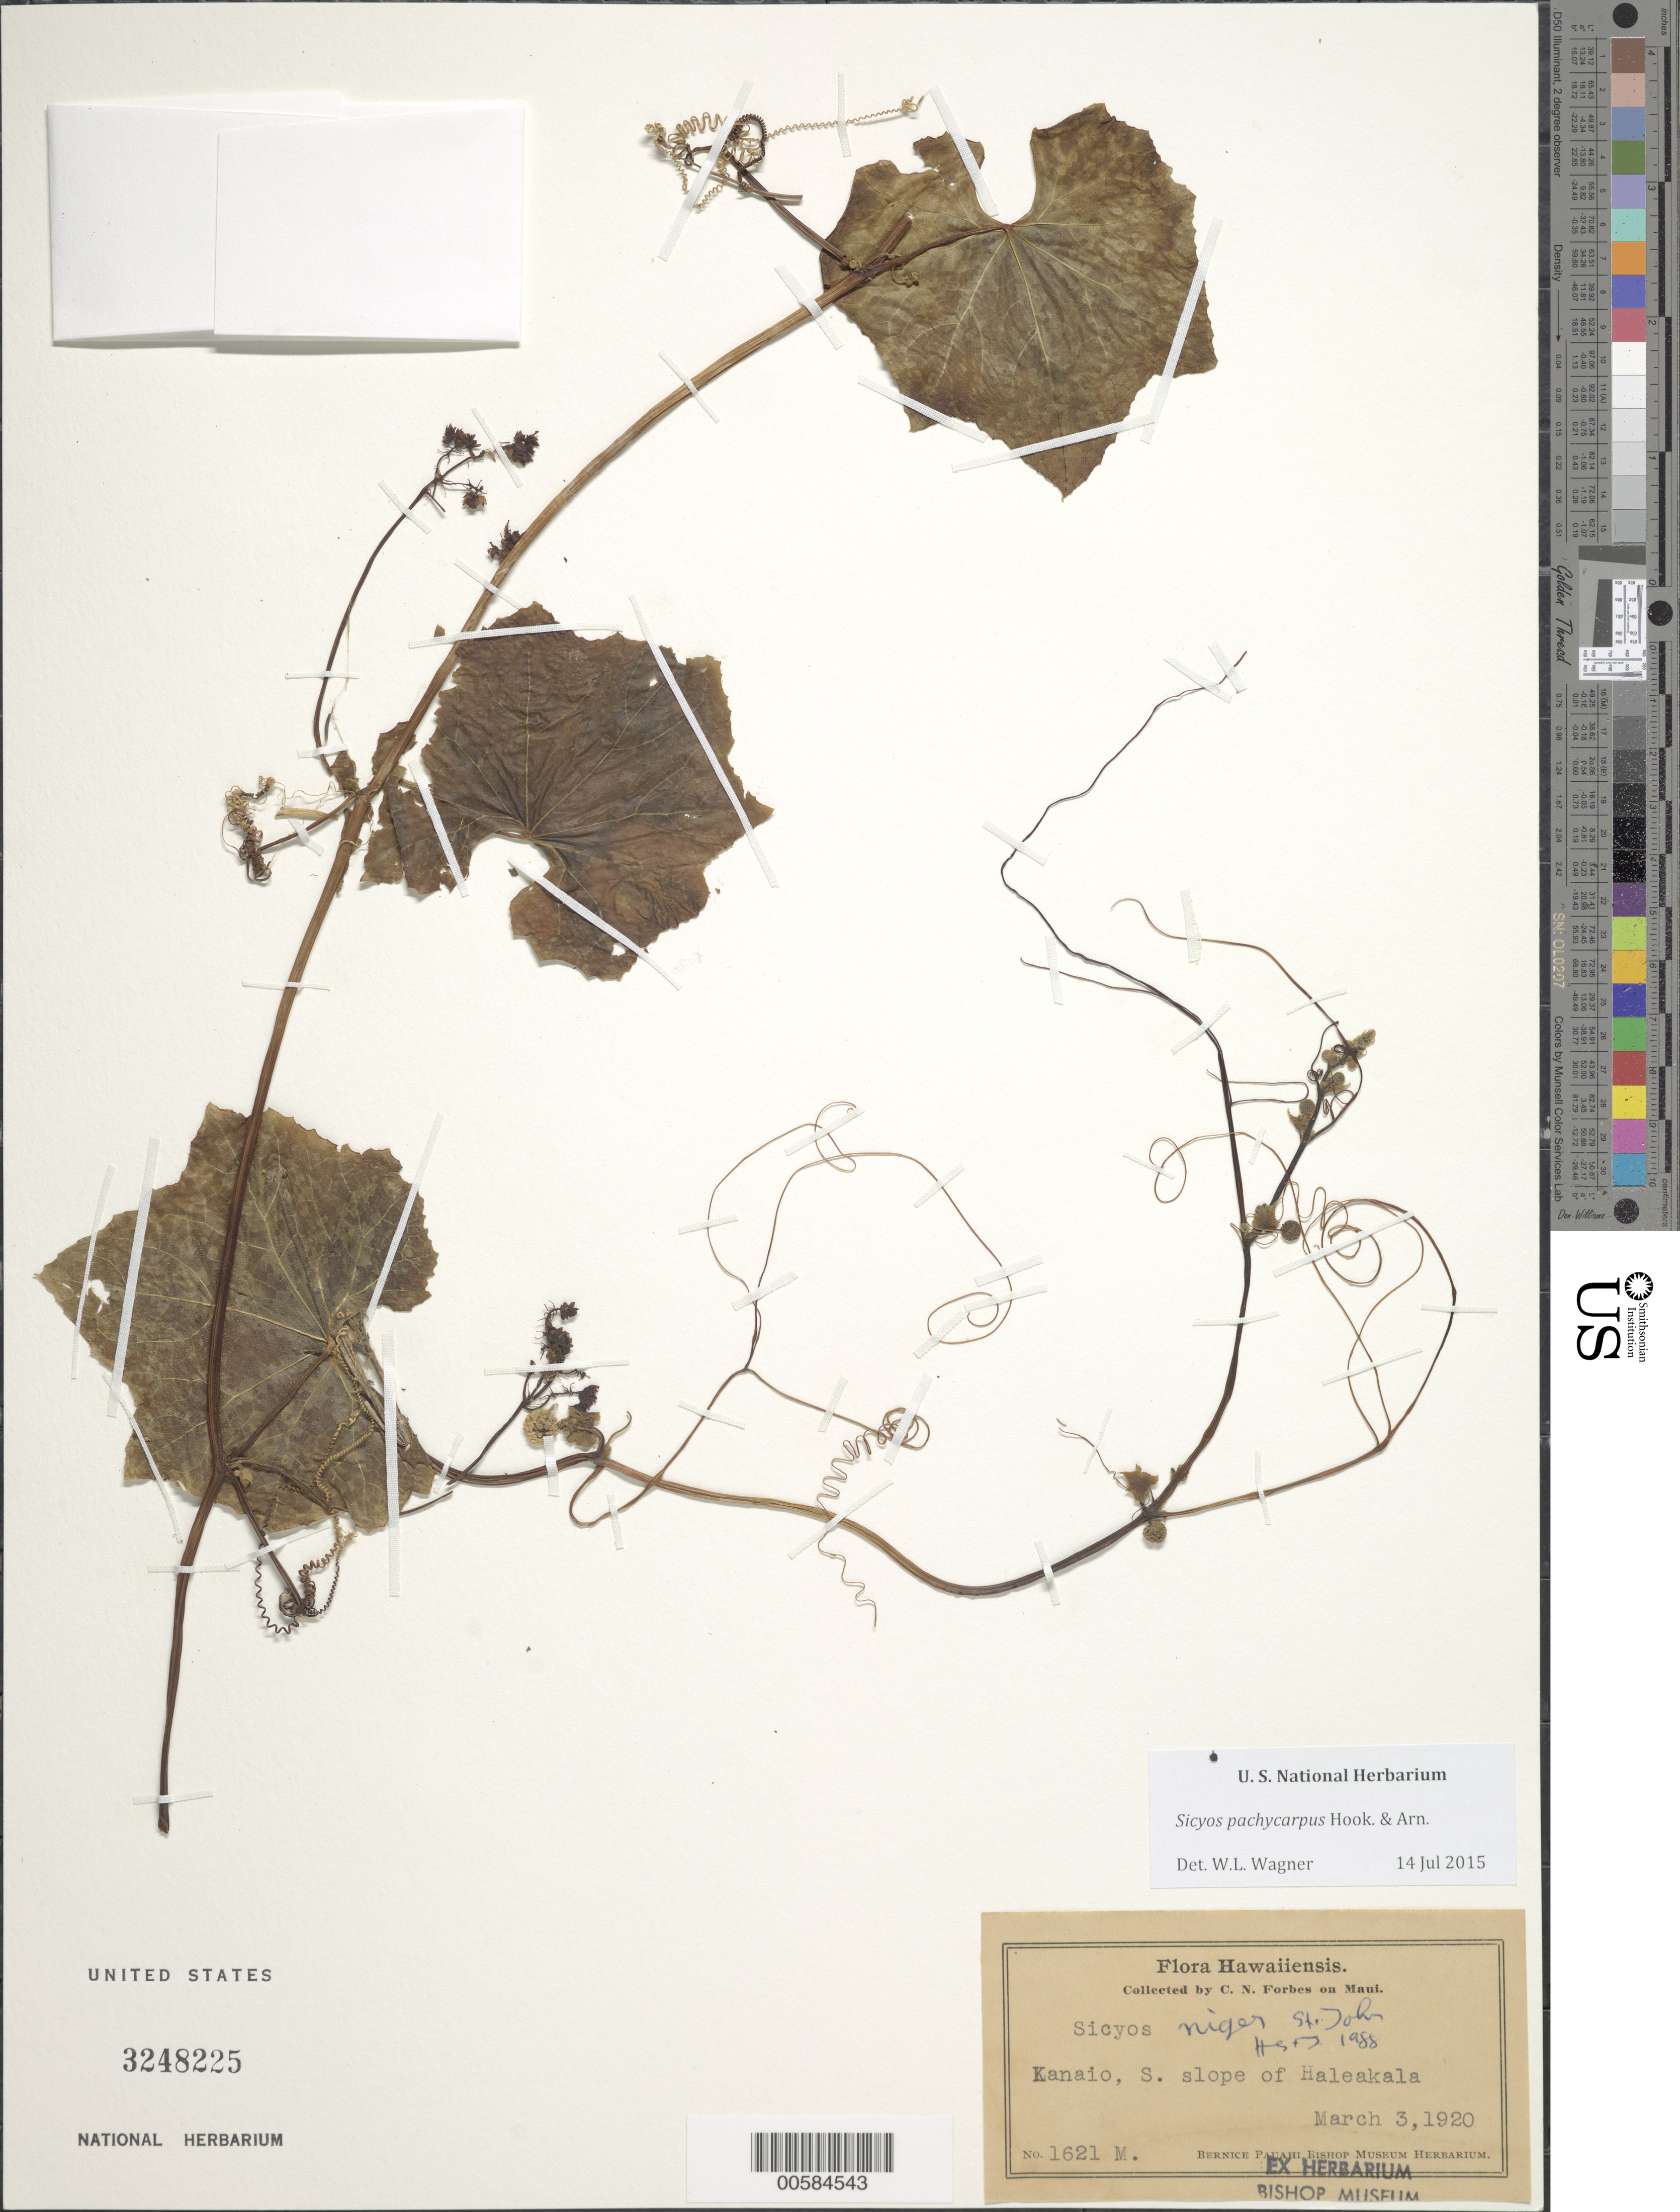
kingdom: Plantae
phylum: Tracheophyta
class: Magnoliopsida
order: Cucurbitales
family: Cucurbitaceae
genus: Sicyos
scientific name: Sicyos pachycarpus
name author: Hook. & Arn.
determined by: Wagner, W. L., (BOT), Smithsonian Institution - National Museum of Natural History (UNITED STATES)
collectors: C. N. Forbes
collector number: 1621.M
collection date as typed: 3 Mar 1920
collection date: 1920-03-03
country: United States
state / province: Hawaii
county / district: Maui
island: Maui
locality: Kanaio, S slope of Haleakala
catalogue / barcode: US 3248225